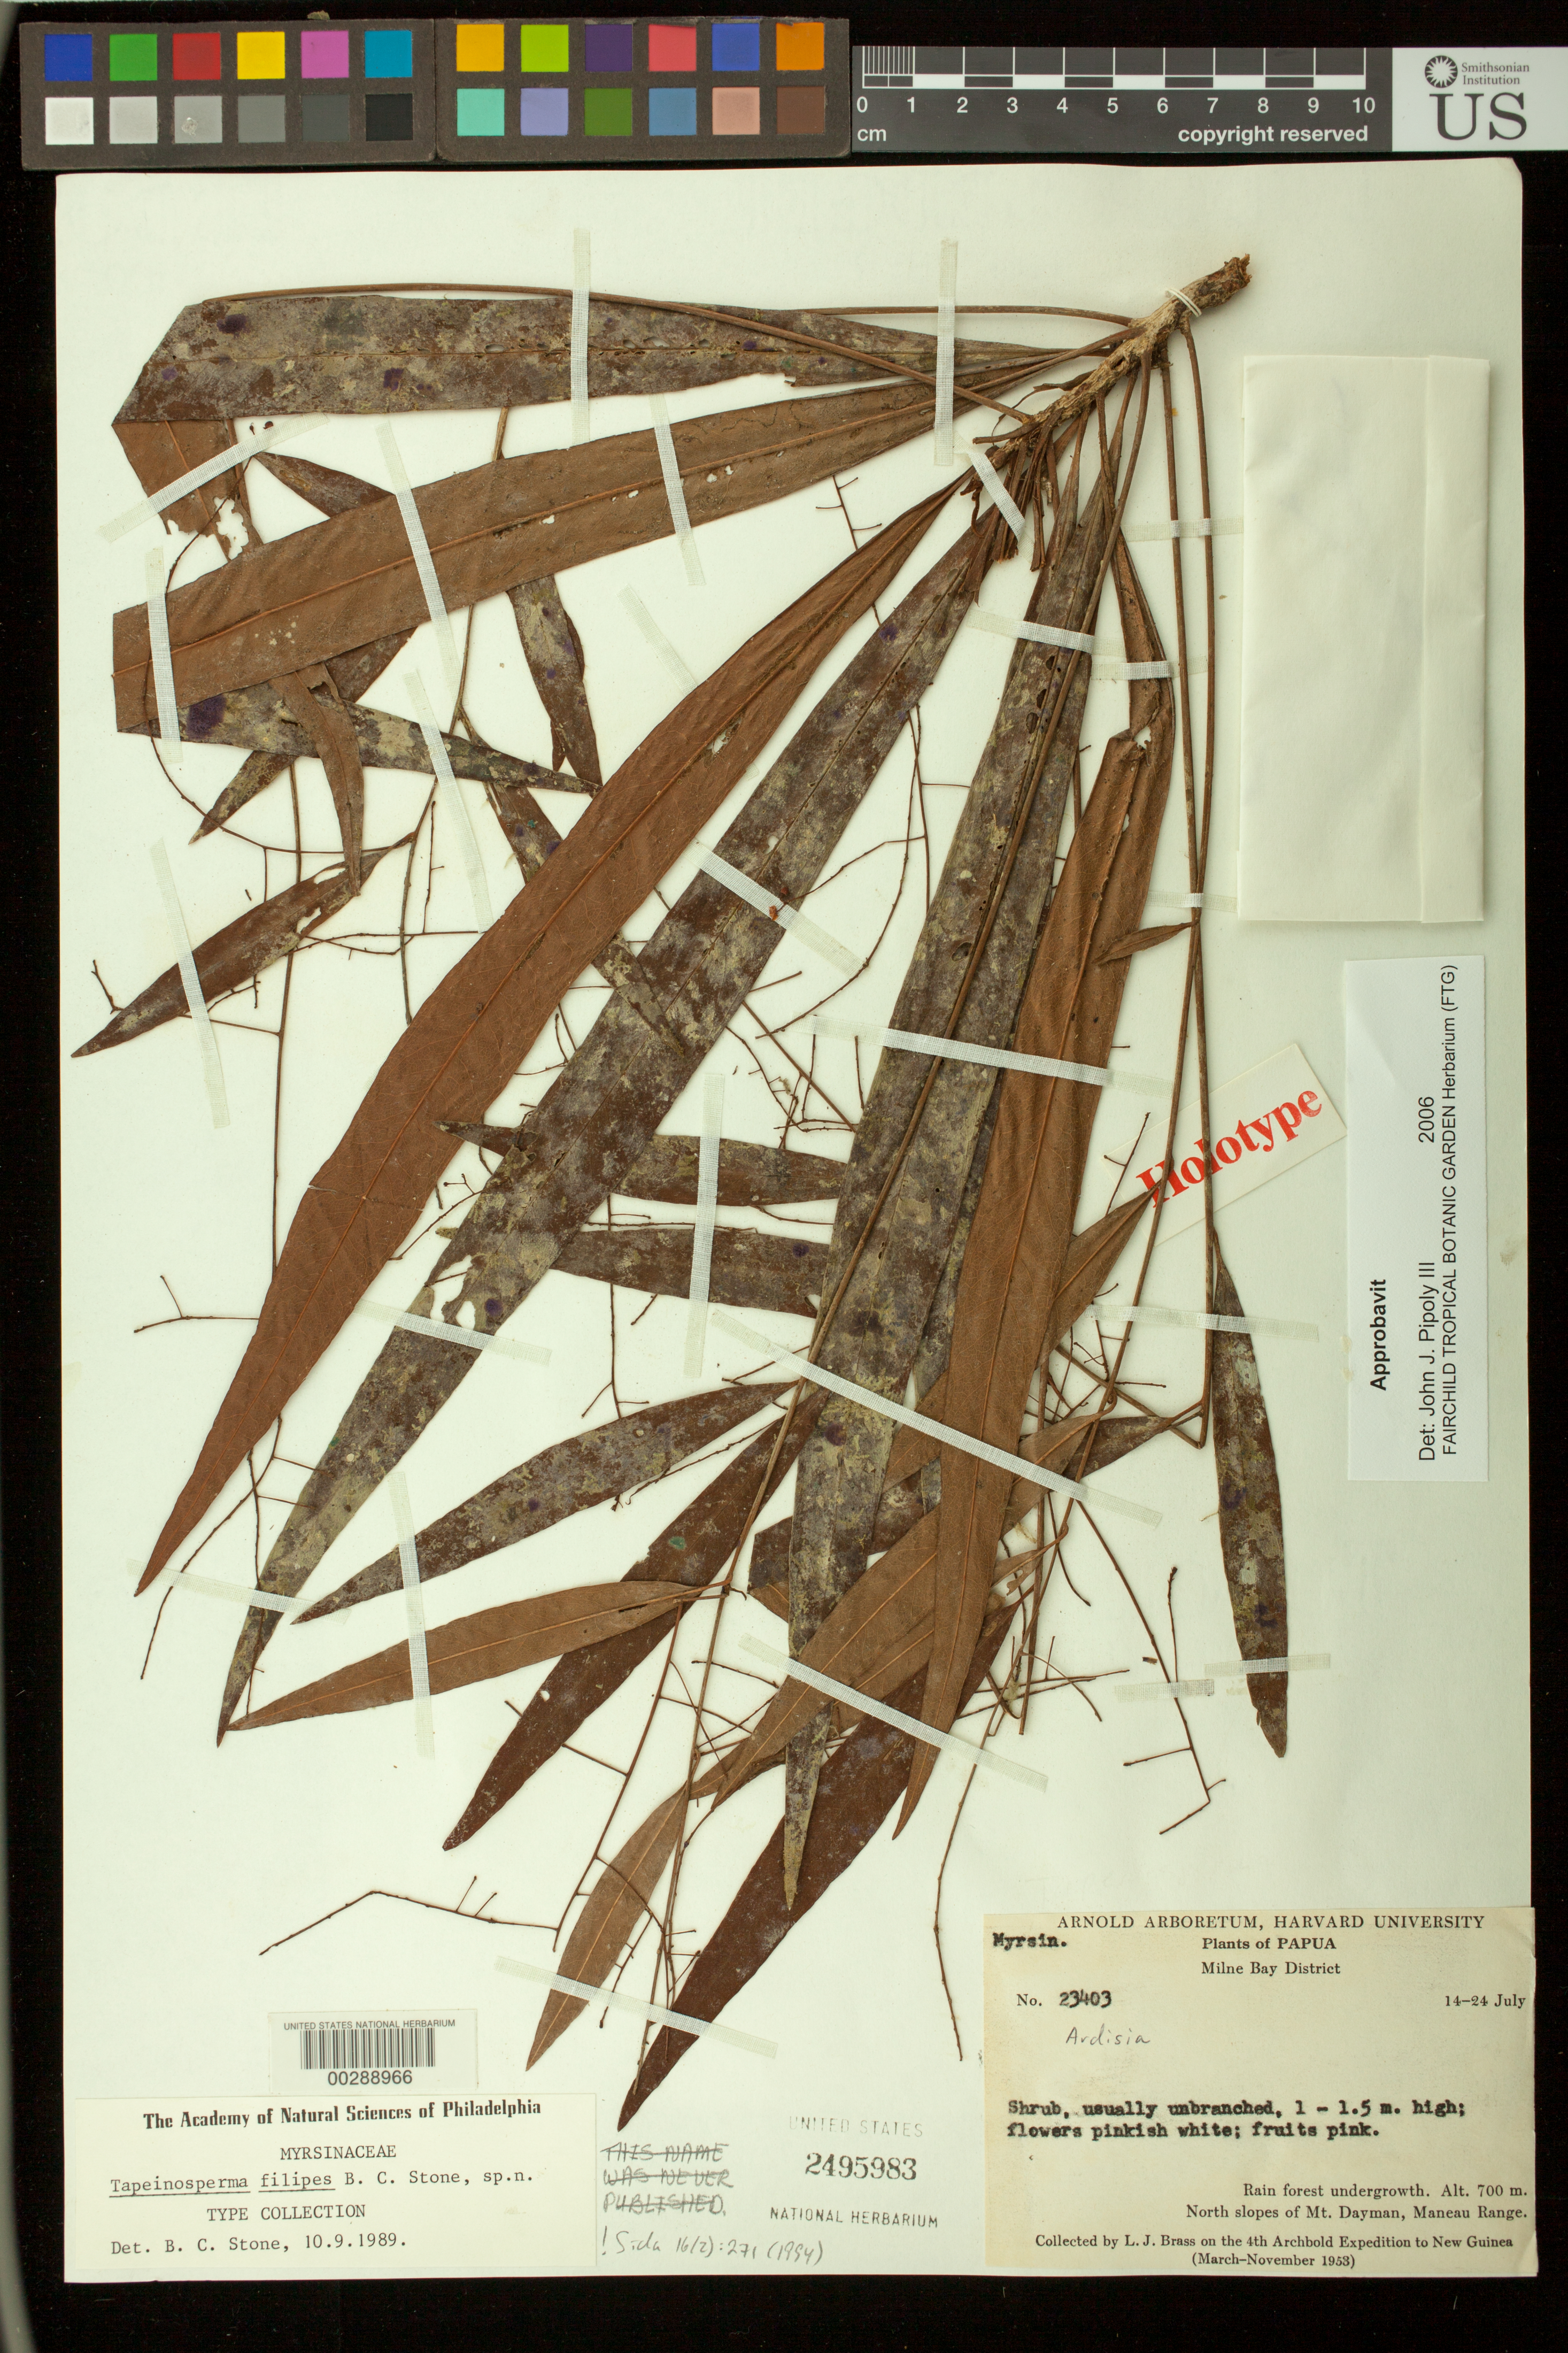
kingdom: Plantae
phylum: Tracheophyta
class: Magnoliopsida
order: Ericales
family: Primulaceae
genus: Tapeinosperma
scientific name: Tapeinosperma filipes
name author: B.C. Stone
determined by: Stone, Benjamin C.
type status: Holotype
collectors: L. J. Brass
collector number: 23403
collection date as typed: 14 Jul 1953 to 24 Jul 1953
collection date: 1953-07-14/1953-07-24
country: Papua New Guinea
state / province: Milne Bay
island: New Guinea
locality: N slopes of mount dayman, maneau range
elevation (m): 213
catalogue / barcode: US 2495983